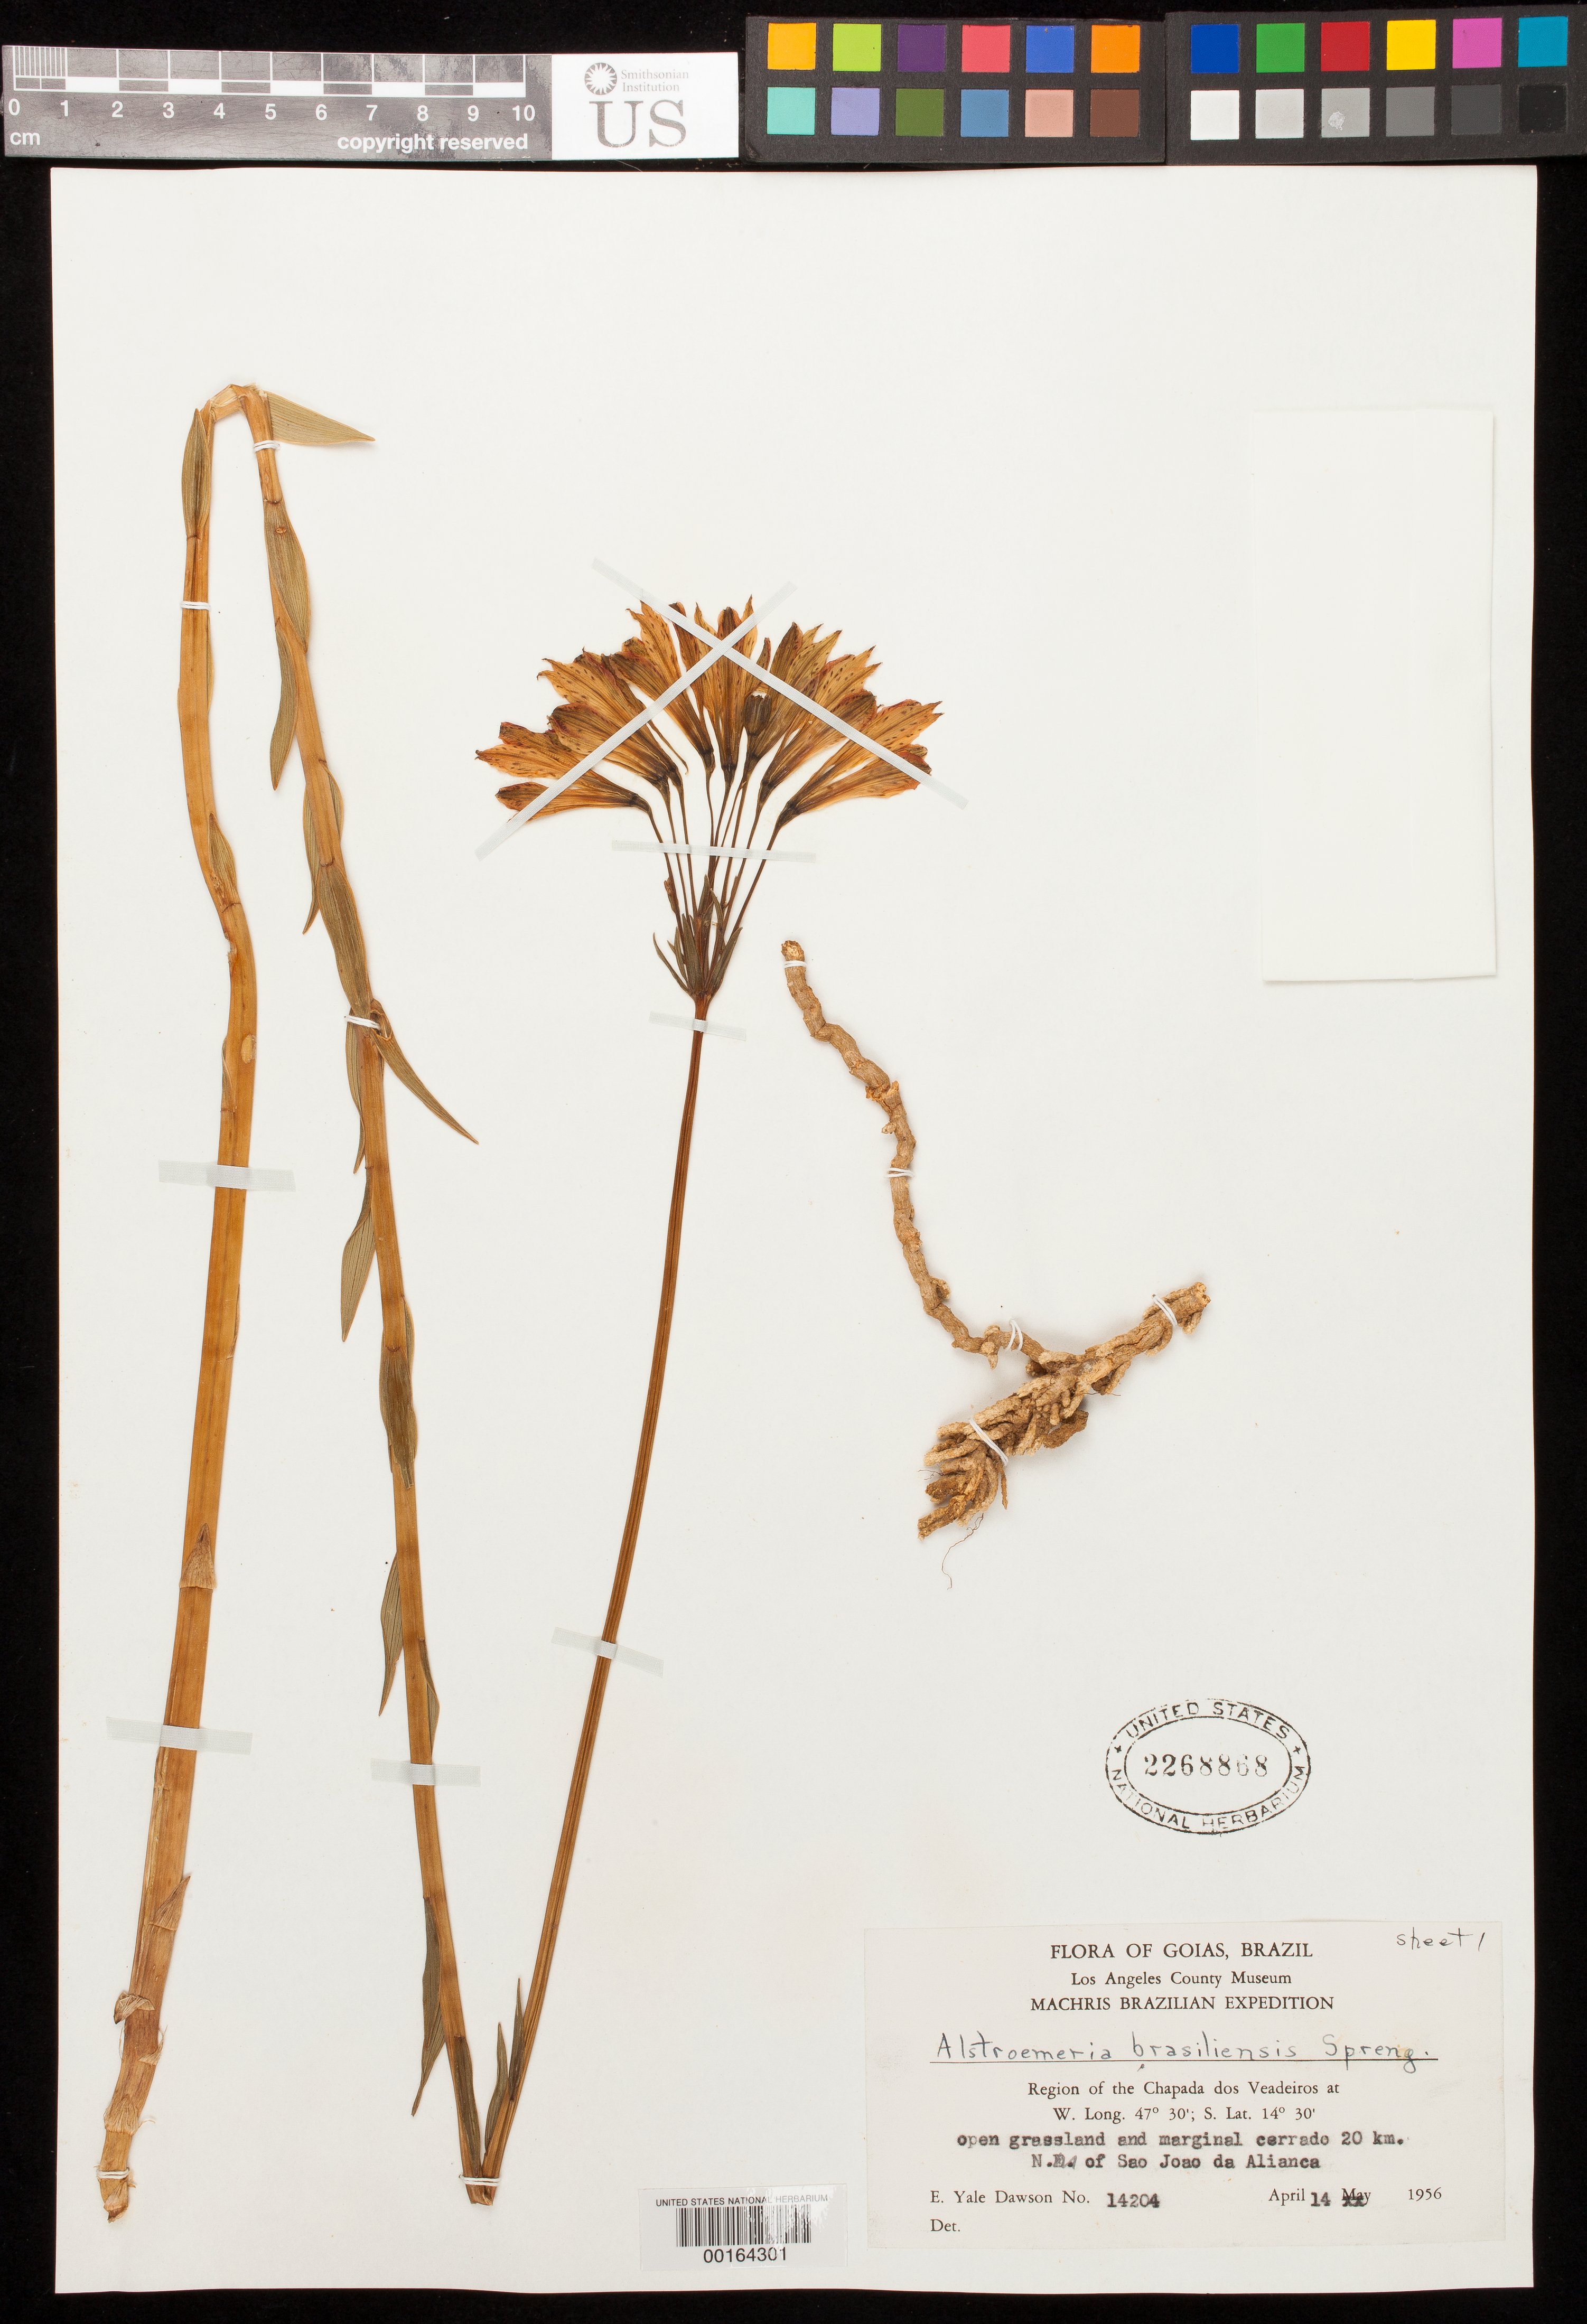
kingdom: Plantae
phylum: Tracheophyta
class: Liliopsida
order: Liliales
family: Alstroemeriaceae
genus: Alstroemeria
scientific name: Alstroemeria brasiliensis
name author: Spreng.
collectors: E. Y. Dawson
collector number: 14204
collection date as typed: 14 Apr 1956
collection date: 1956-04-14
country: Brazil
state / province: Goiás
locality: Region of the chapada dos veadeiros; 20 km n of sao joao da alianca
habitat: Open grassland and marginal cerrado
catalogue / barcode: US 2268868